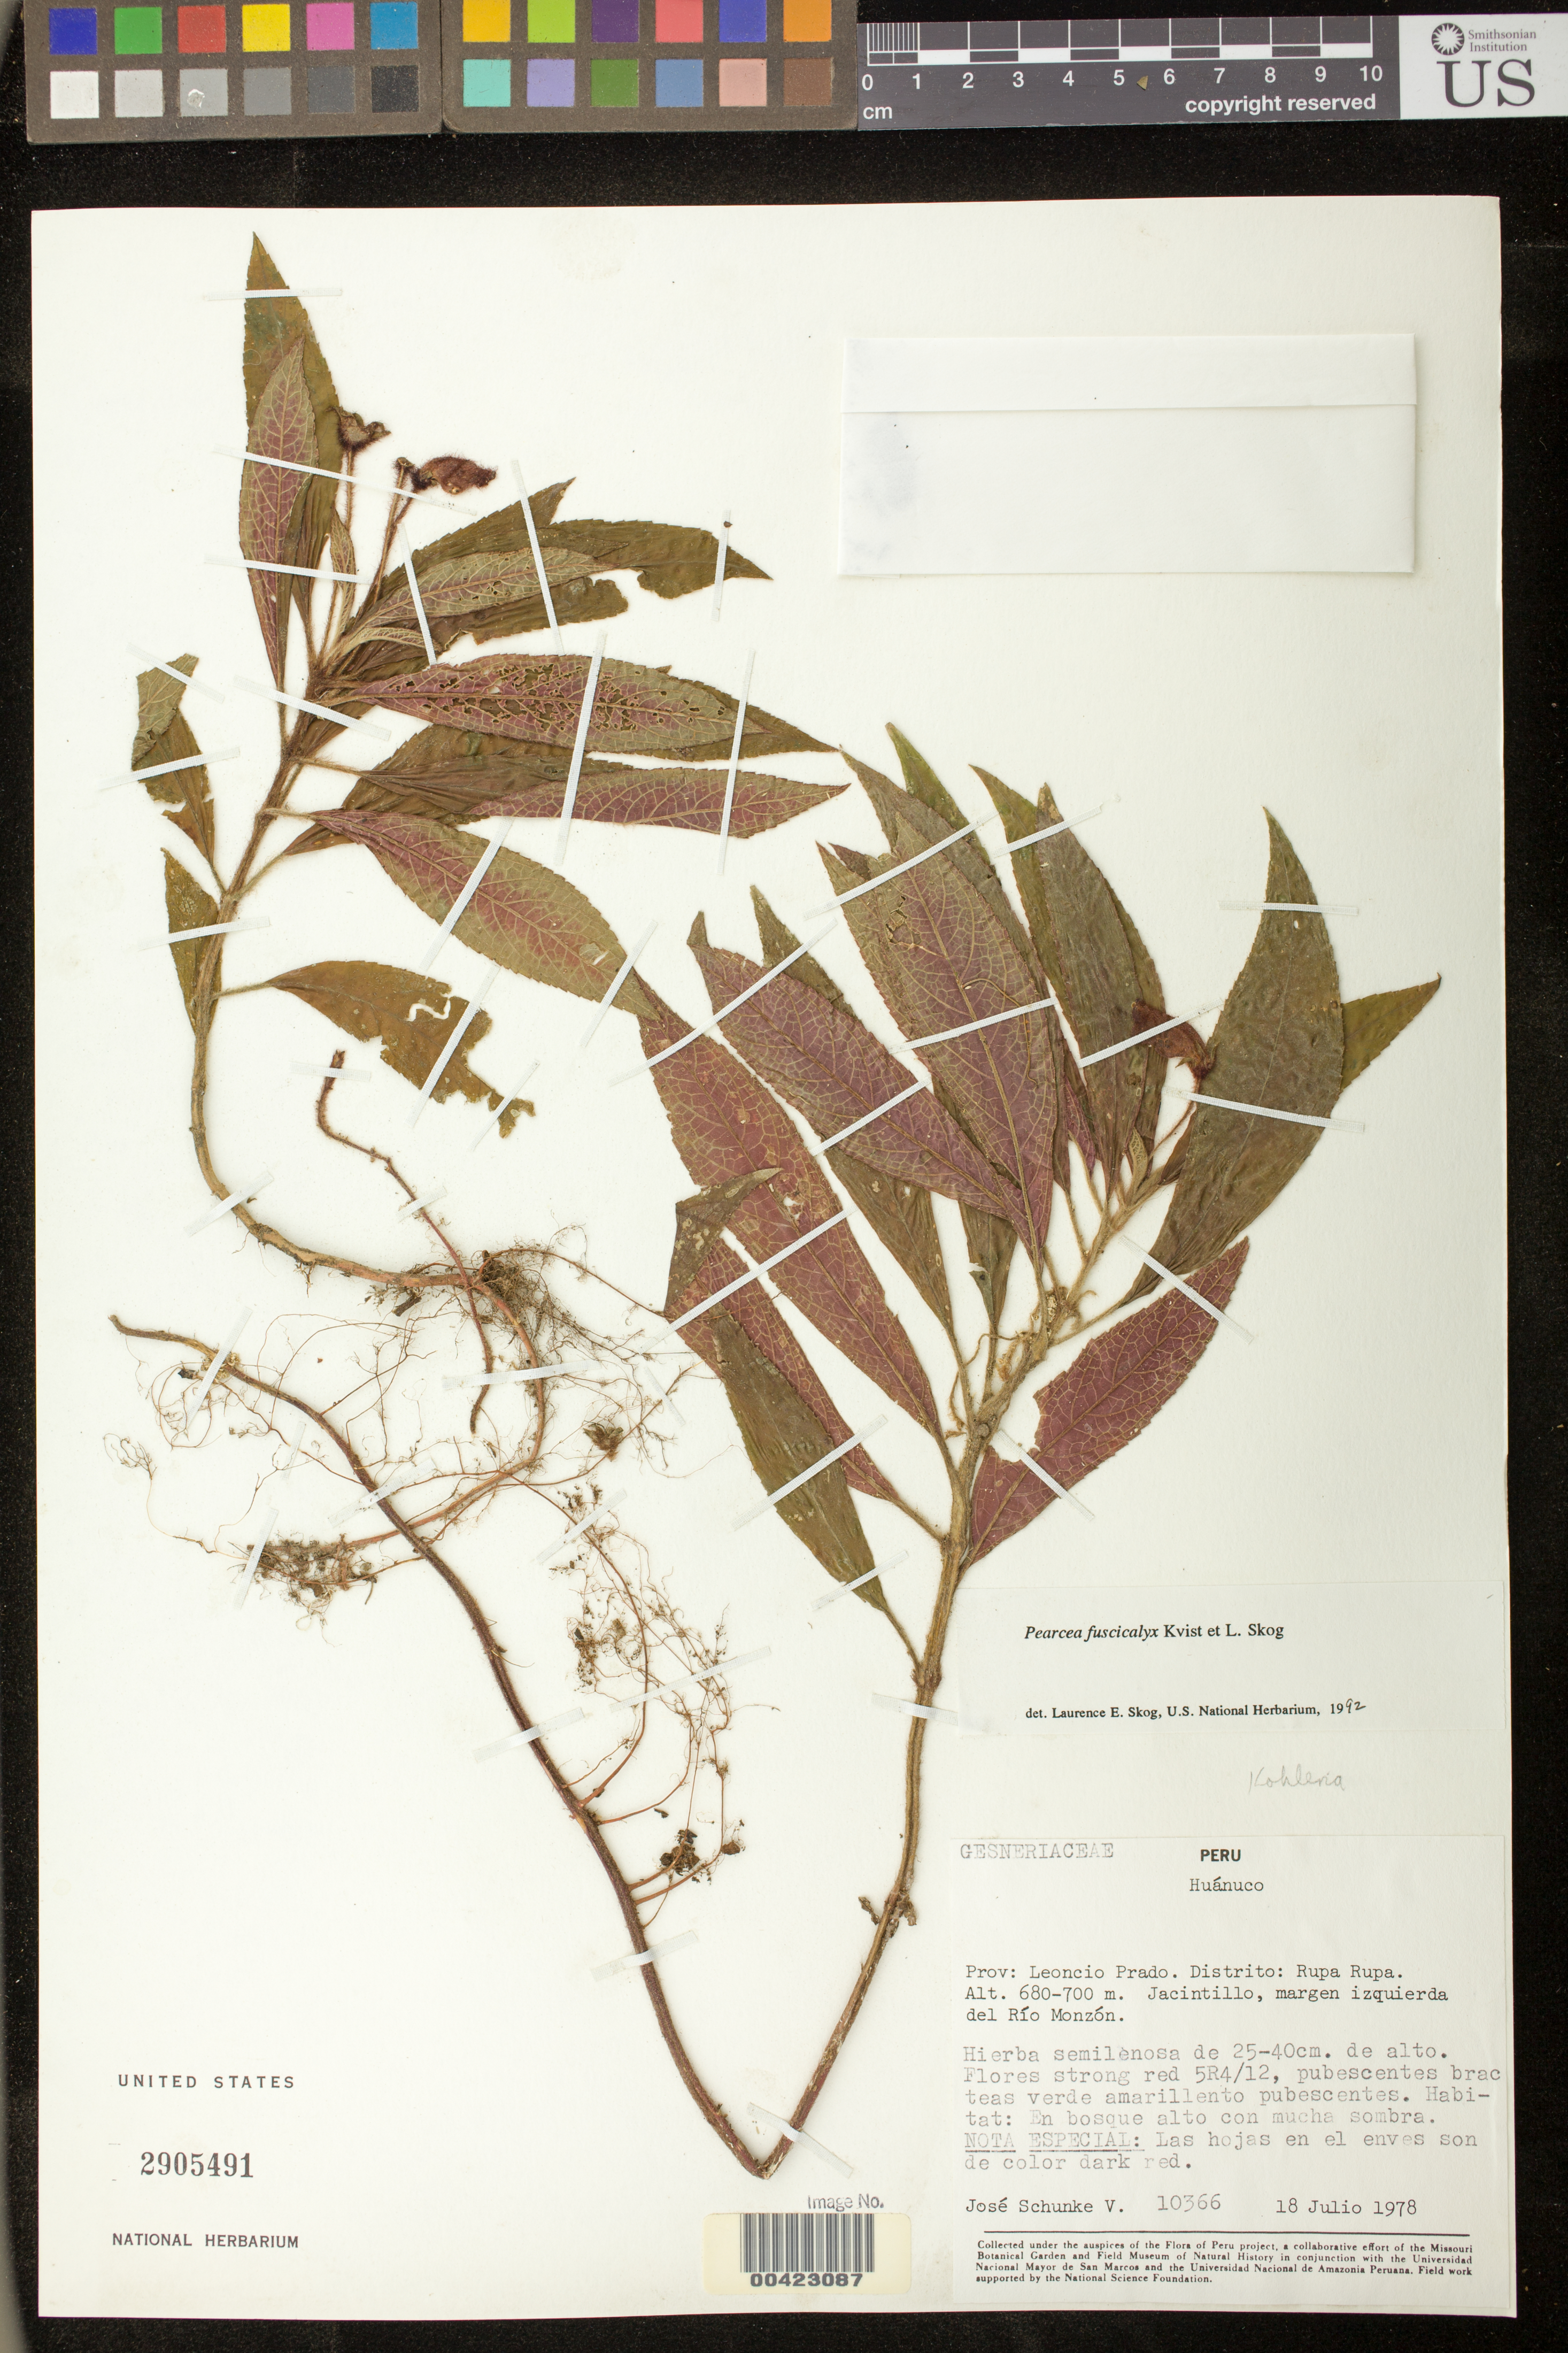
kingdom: Plantae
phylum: Tracheophyta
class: Magnoliopsida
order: Lamiales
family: Gesneriaceae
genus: Pearcea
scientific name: Pearcea fuscicalyx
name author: L.P. Kvist & L.E. Skog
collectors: J. Schunke Vigo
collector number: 10366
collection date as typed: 18 Jul 1978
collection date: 1978-07-18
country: Peru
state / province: Huánuco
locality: Leoncio Prado, Rupa Rupa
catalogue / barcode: US 2905491